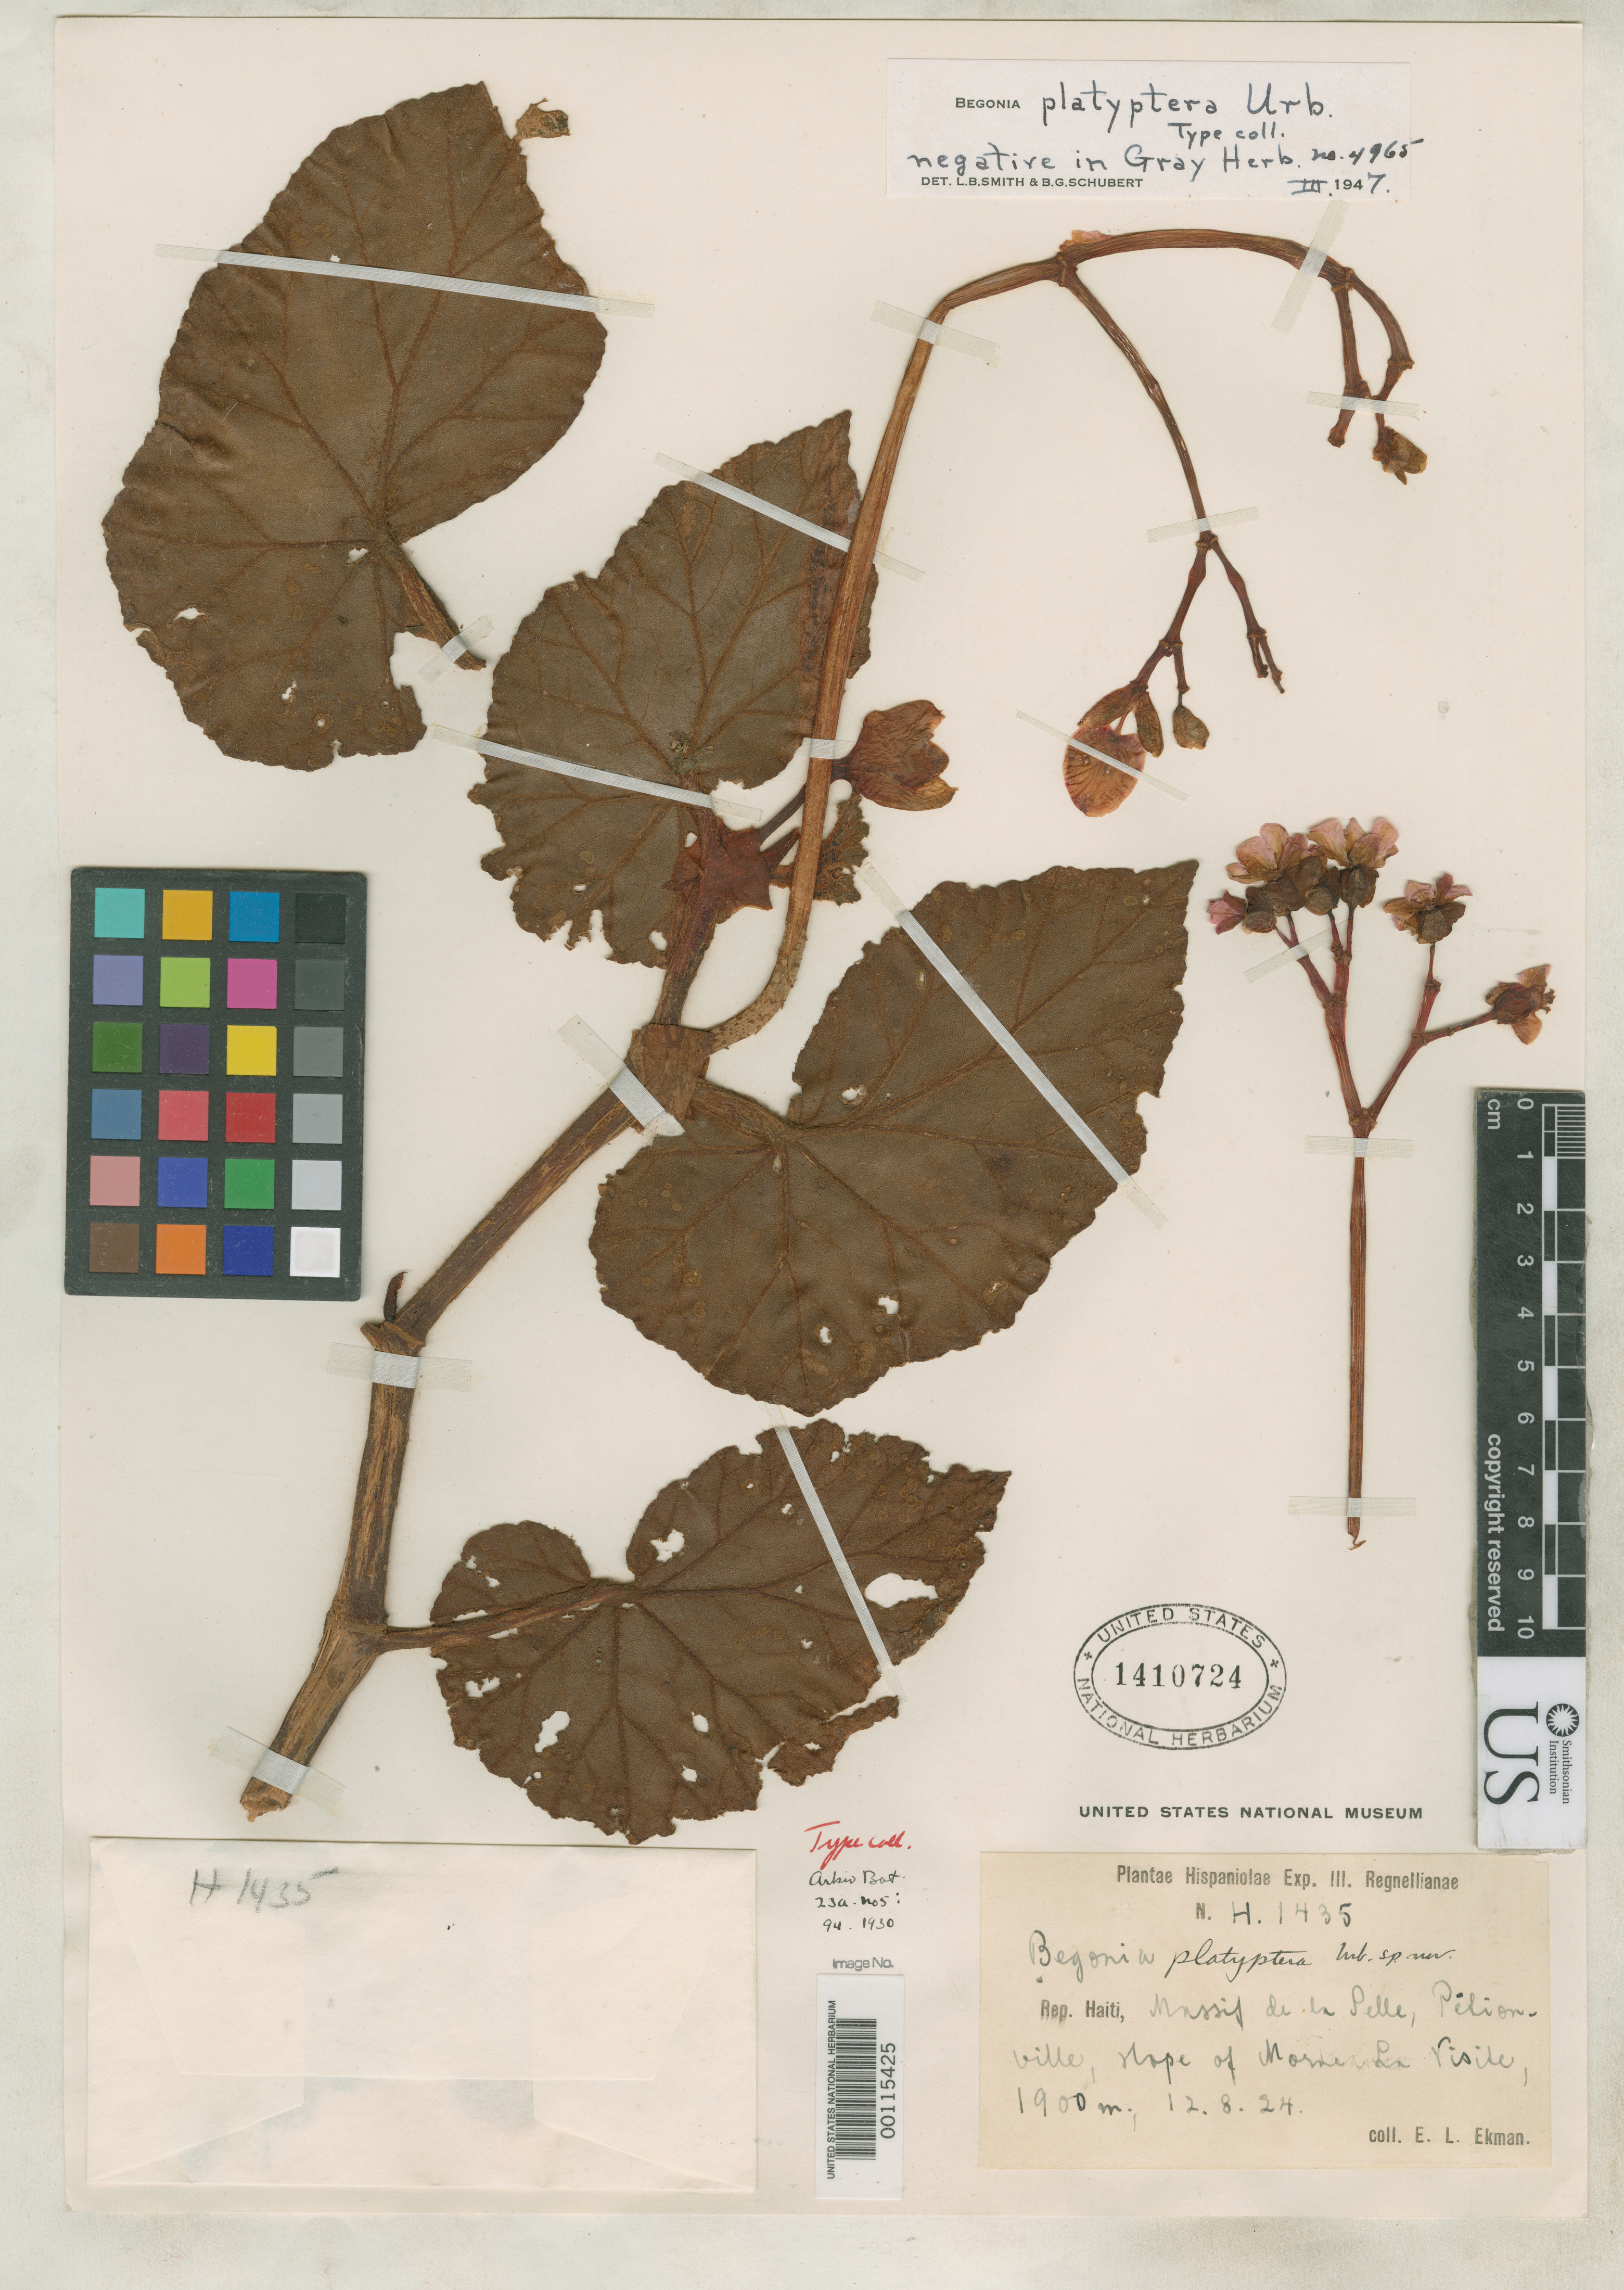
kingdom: Plantae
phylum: Tracheophyta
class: Magnoliopsida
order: Cucurbitales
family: Begoniaceae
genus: Begonia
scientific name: Begonia platyptera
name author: Urb.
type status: Isotype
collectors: E. L. Ekman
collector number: H 1435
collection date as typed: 12 Aug 1924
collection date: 1924-08-12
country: Haiti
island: Hispaniola Island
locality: Massif de La Selle in declivibus Morne La Visite.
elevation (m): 1900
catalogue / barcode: US 1410724